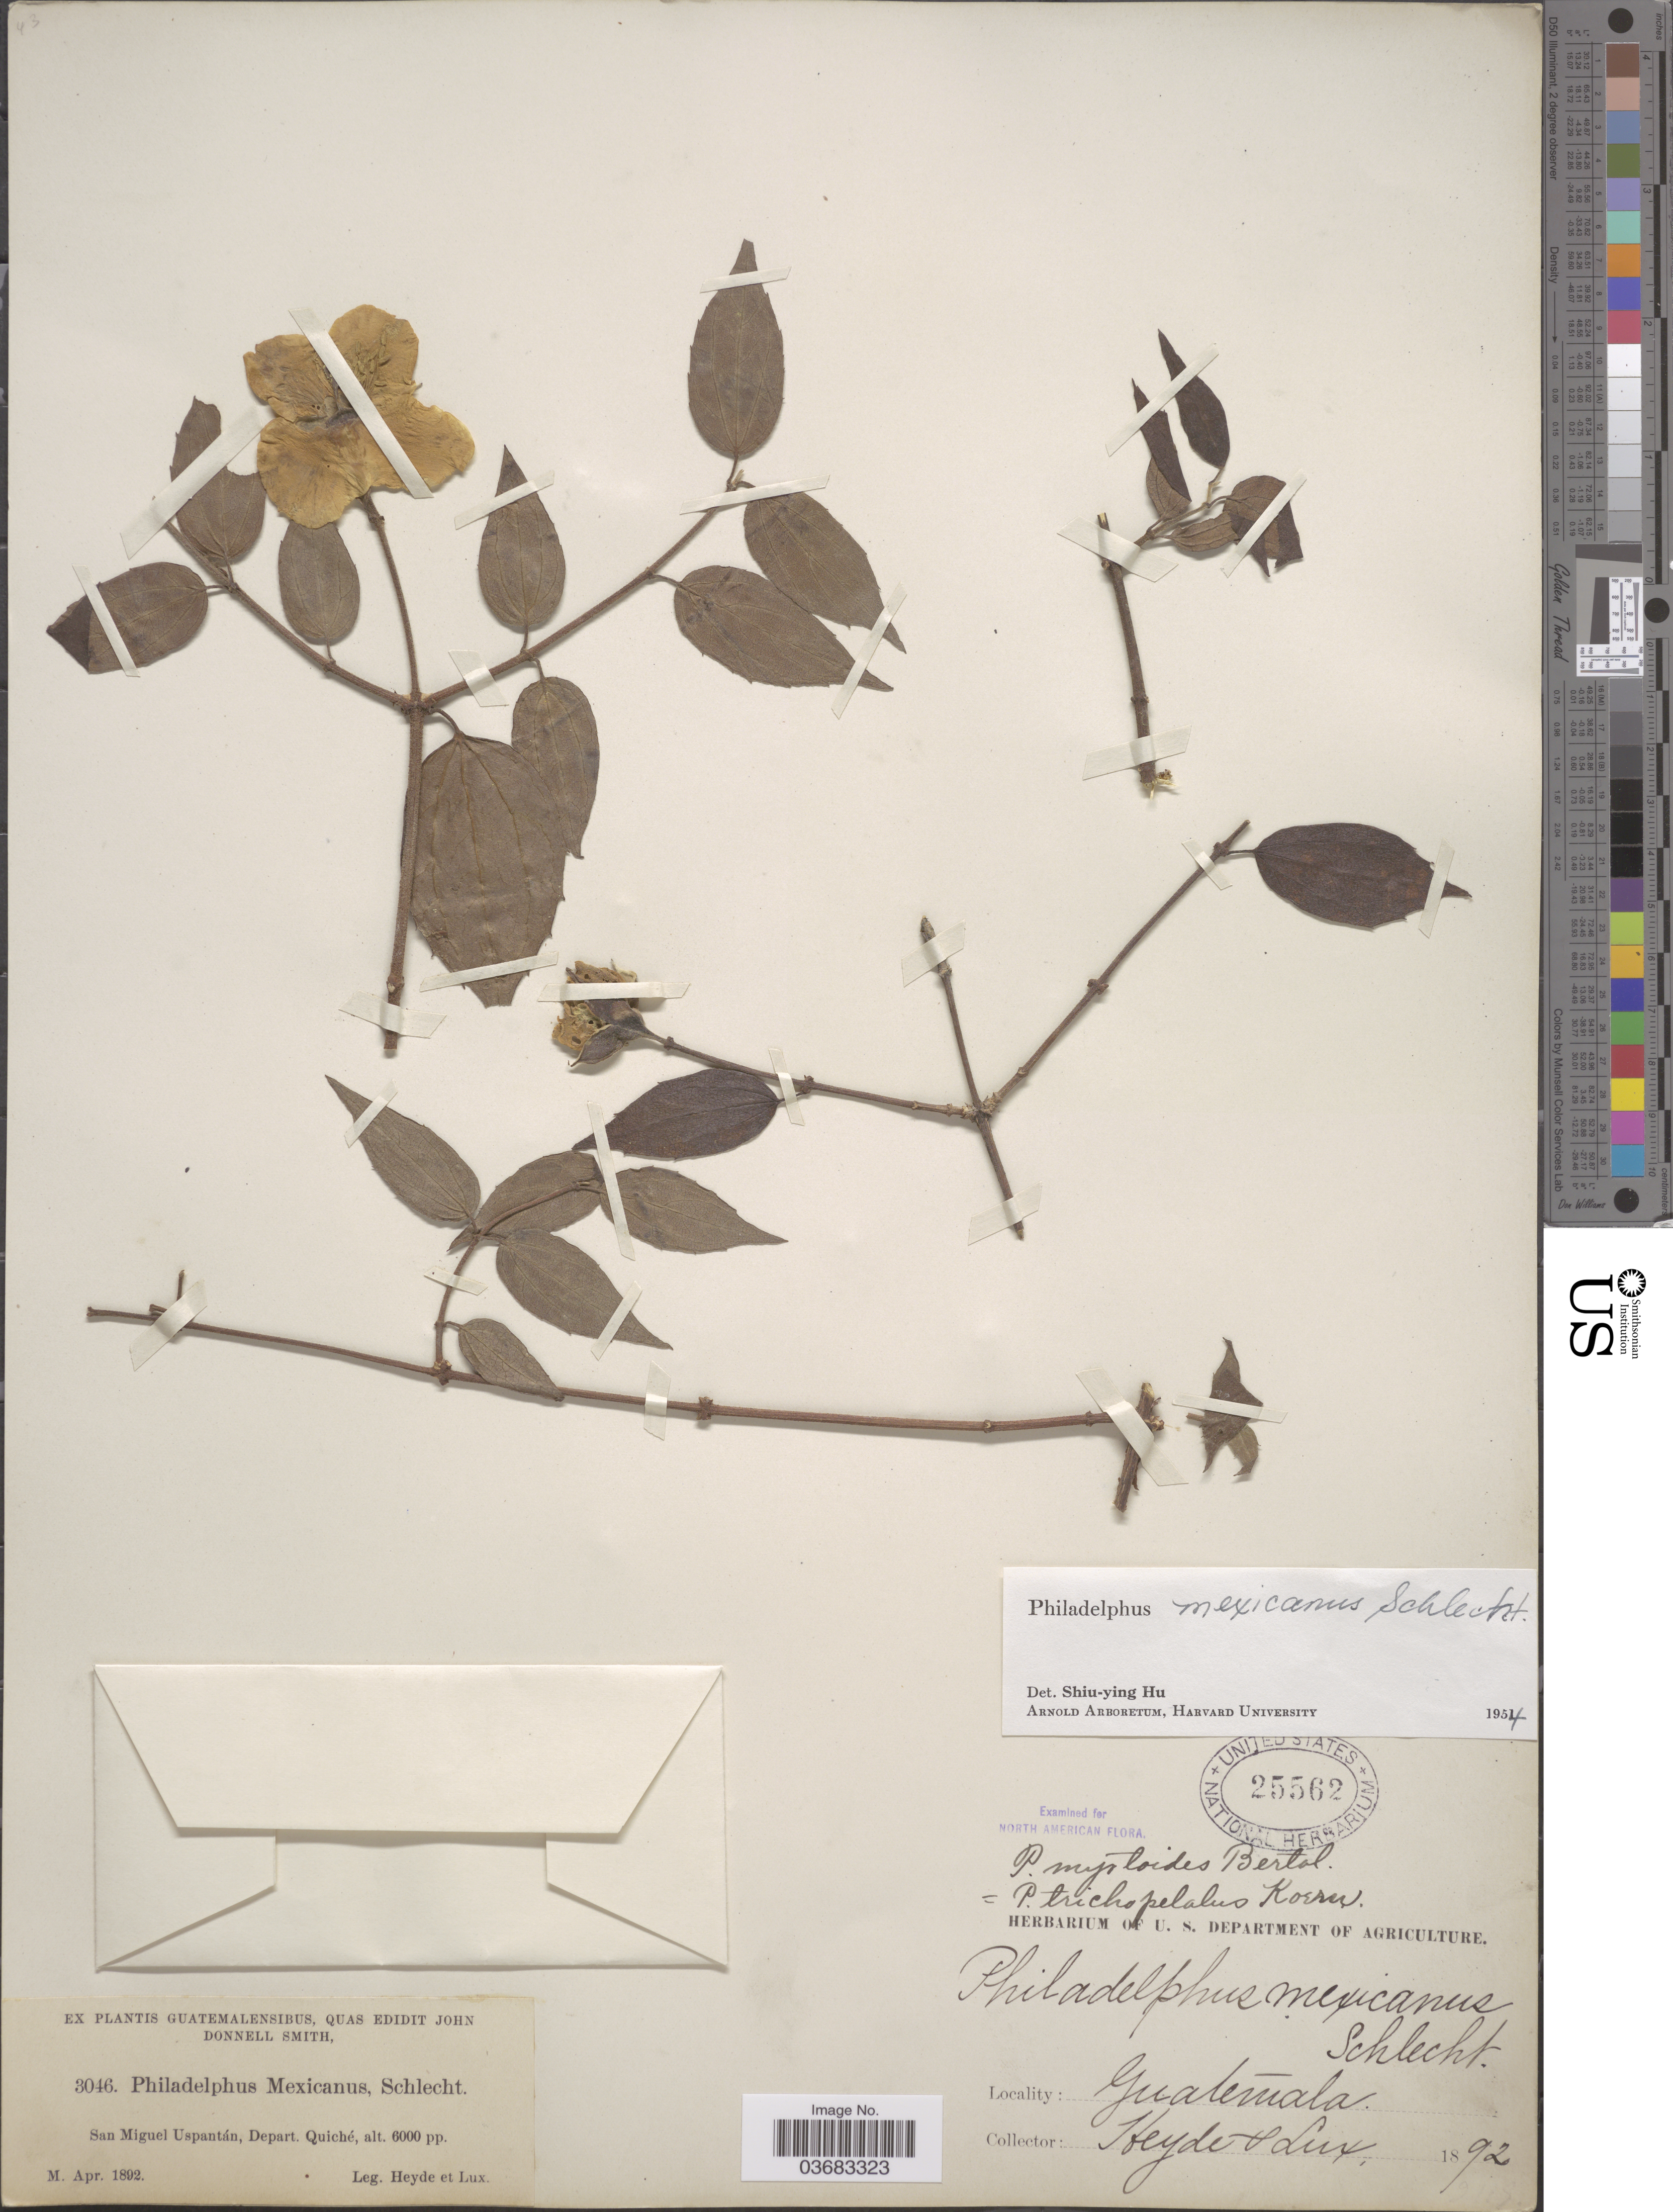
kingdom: Plantae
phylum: Tracheophyta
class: Magnoliopsida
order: Cornales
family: Hydrangeaceae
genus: Philadelphus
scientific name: Philadelphus mexicanus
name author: Schltdl.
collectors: Heyde & Lux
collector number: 3046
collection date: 1892-04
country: Guatemala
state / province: El Quiche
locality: San Miguel Uspantán, Depart. Quiché.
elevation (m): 1829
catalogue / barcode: US 25562